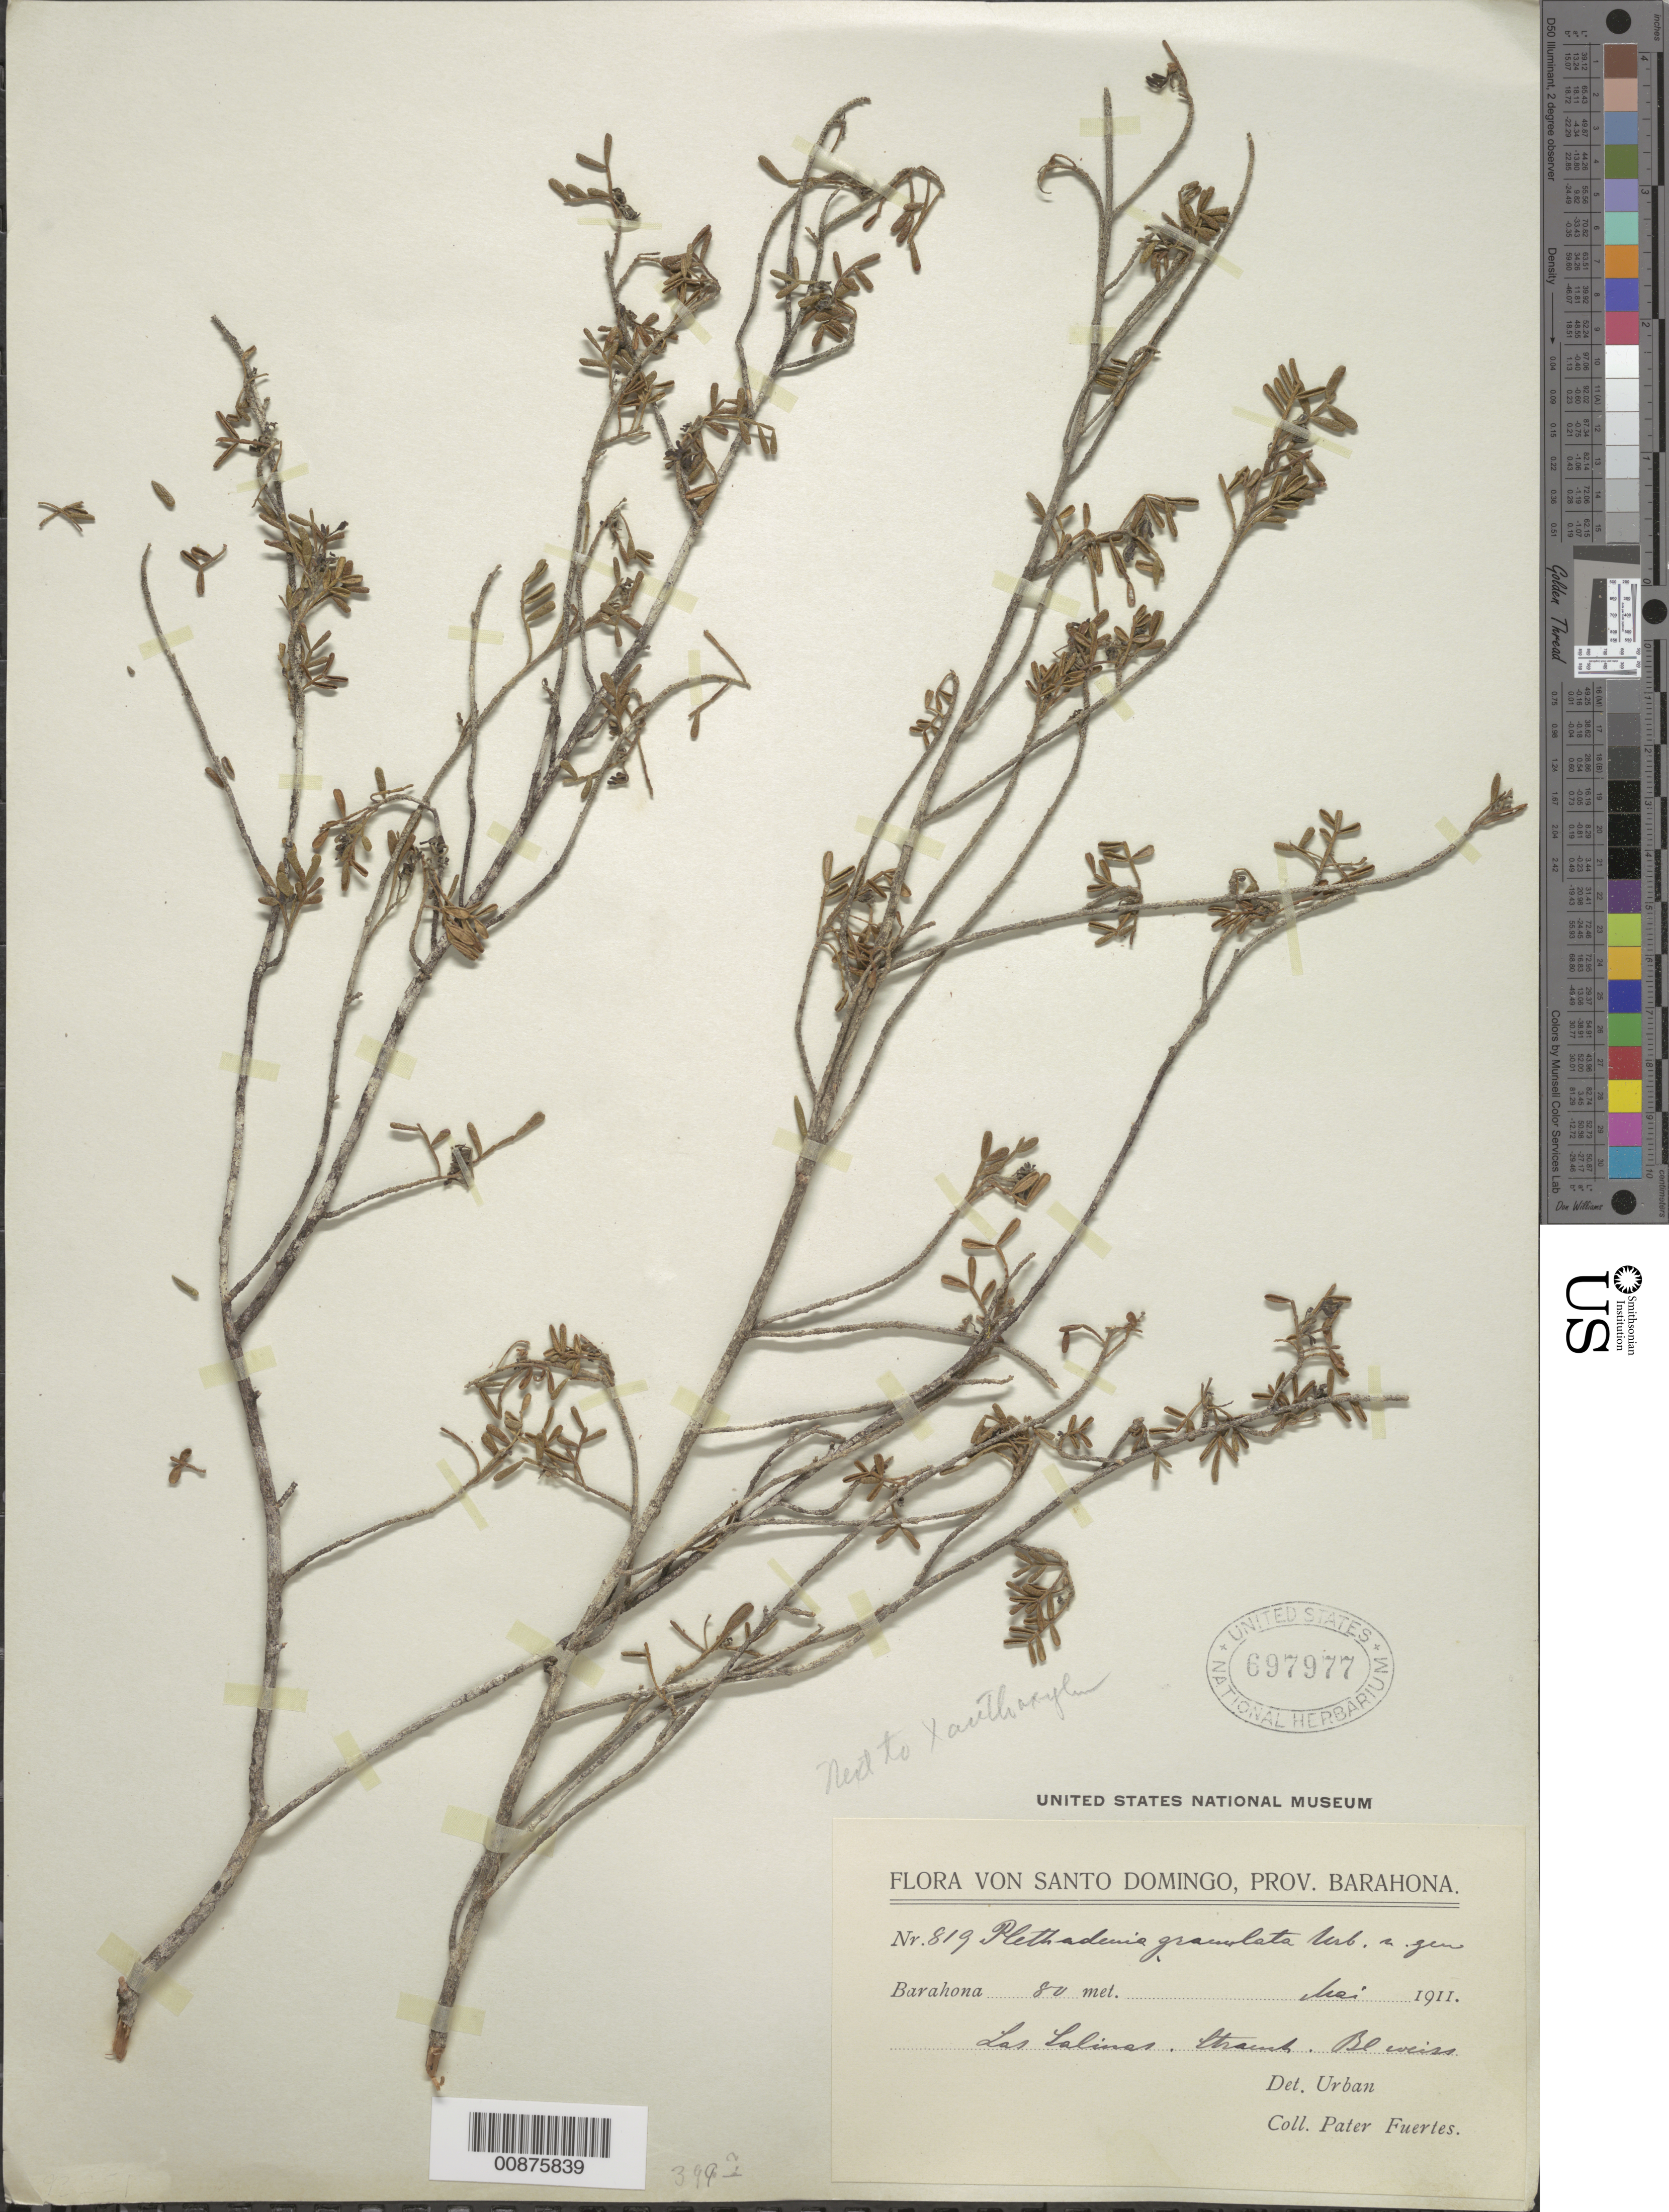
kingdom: Plantae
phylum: Tracheophyta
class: Magnoliopsida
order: Sapindales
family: Rutaceae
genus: Plethadenia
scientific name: Plethadenia granulata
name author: Urb.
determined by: Urban, Ignatz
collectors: M. D. Fuertes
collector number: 819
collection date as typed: May 1911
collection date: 1911-05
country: Dominican Republic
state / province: Barahona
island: Hispaniola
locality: Las Salinas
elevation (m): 80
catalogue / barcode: US 697977